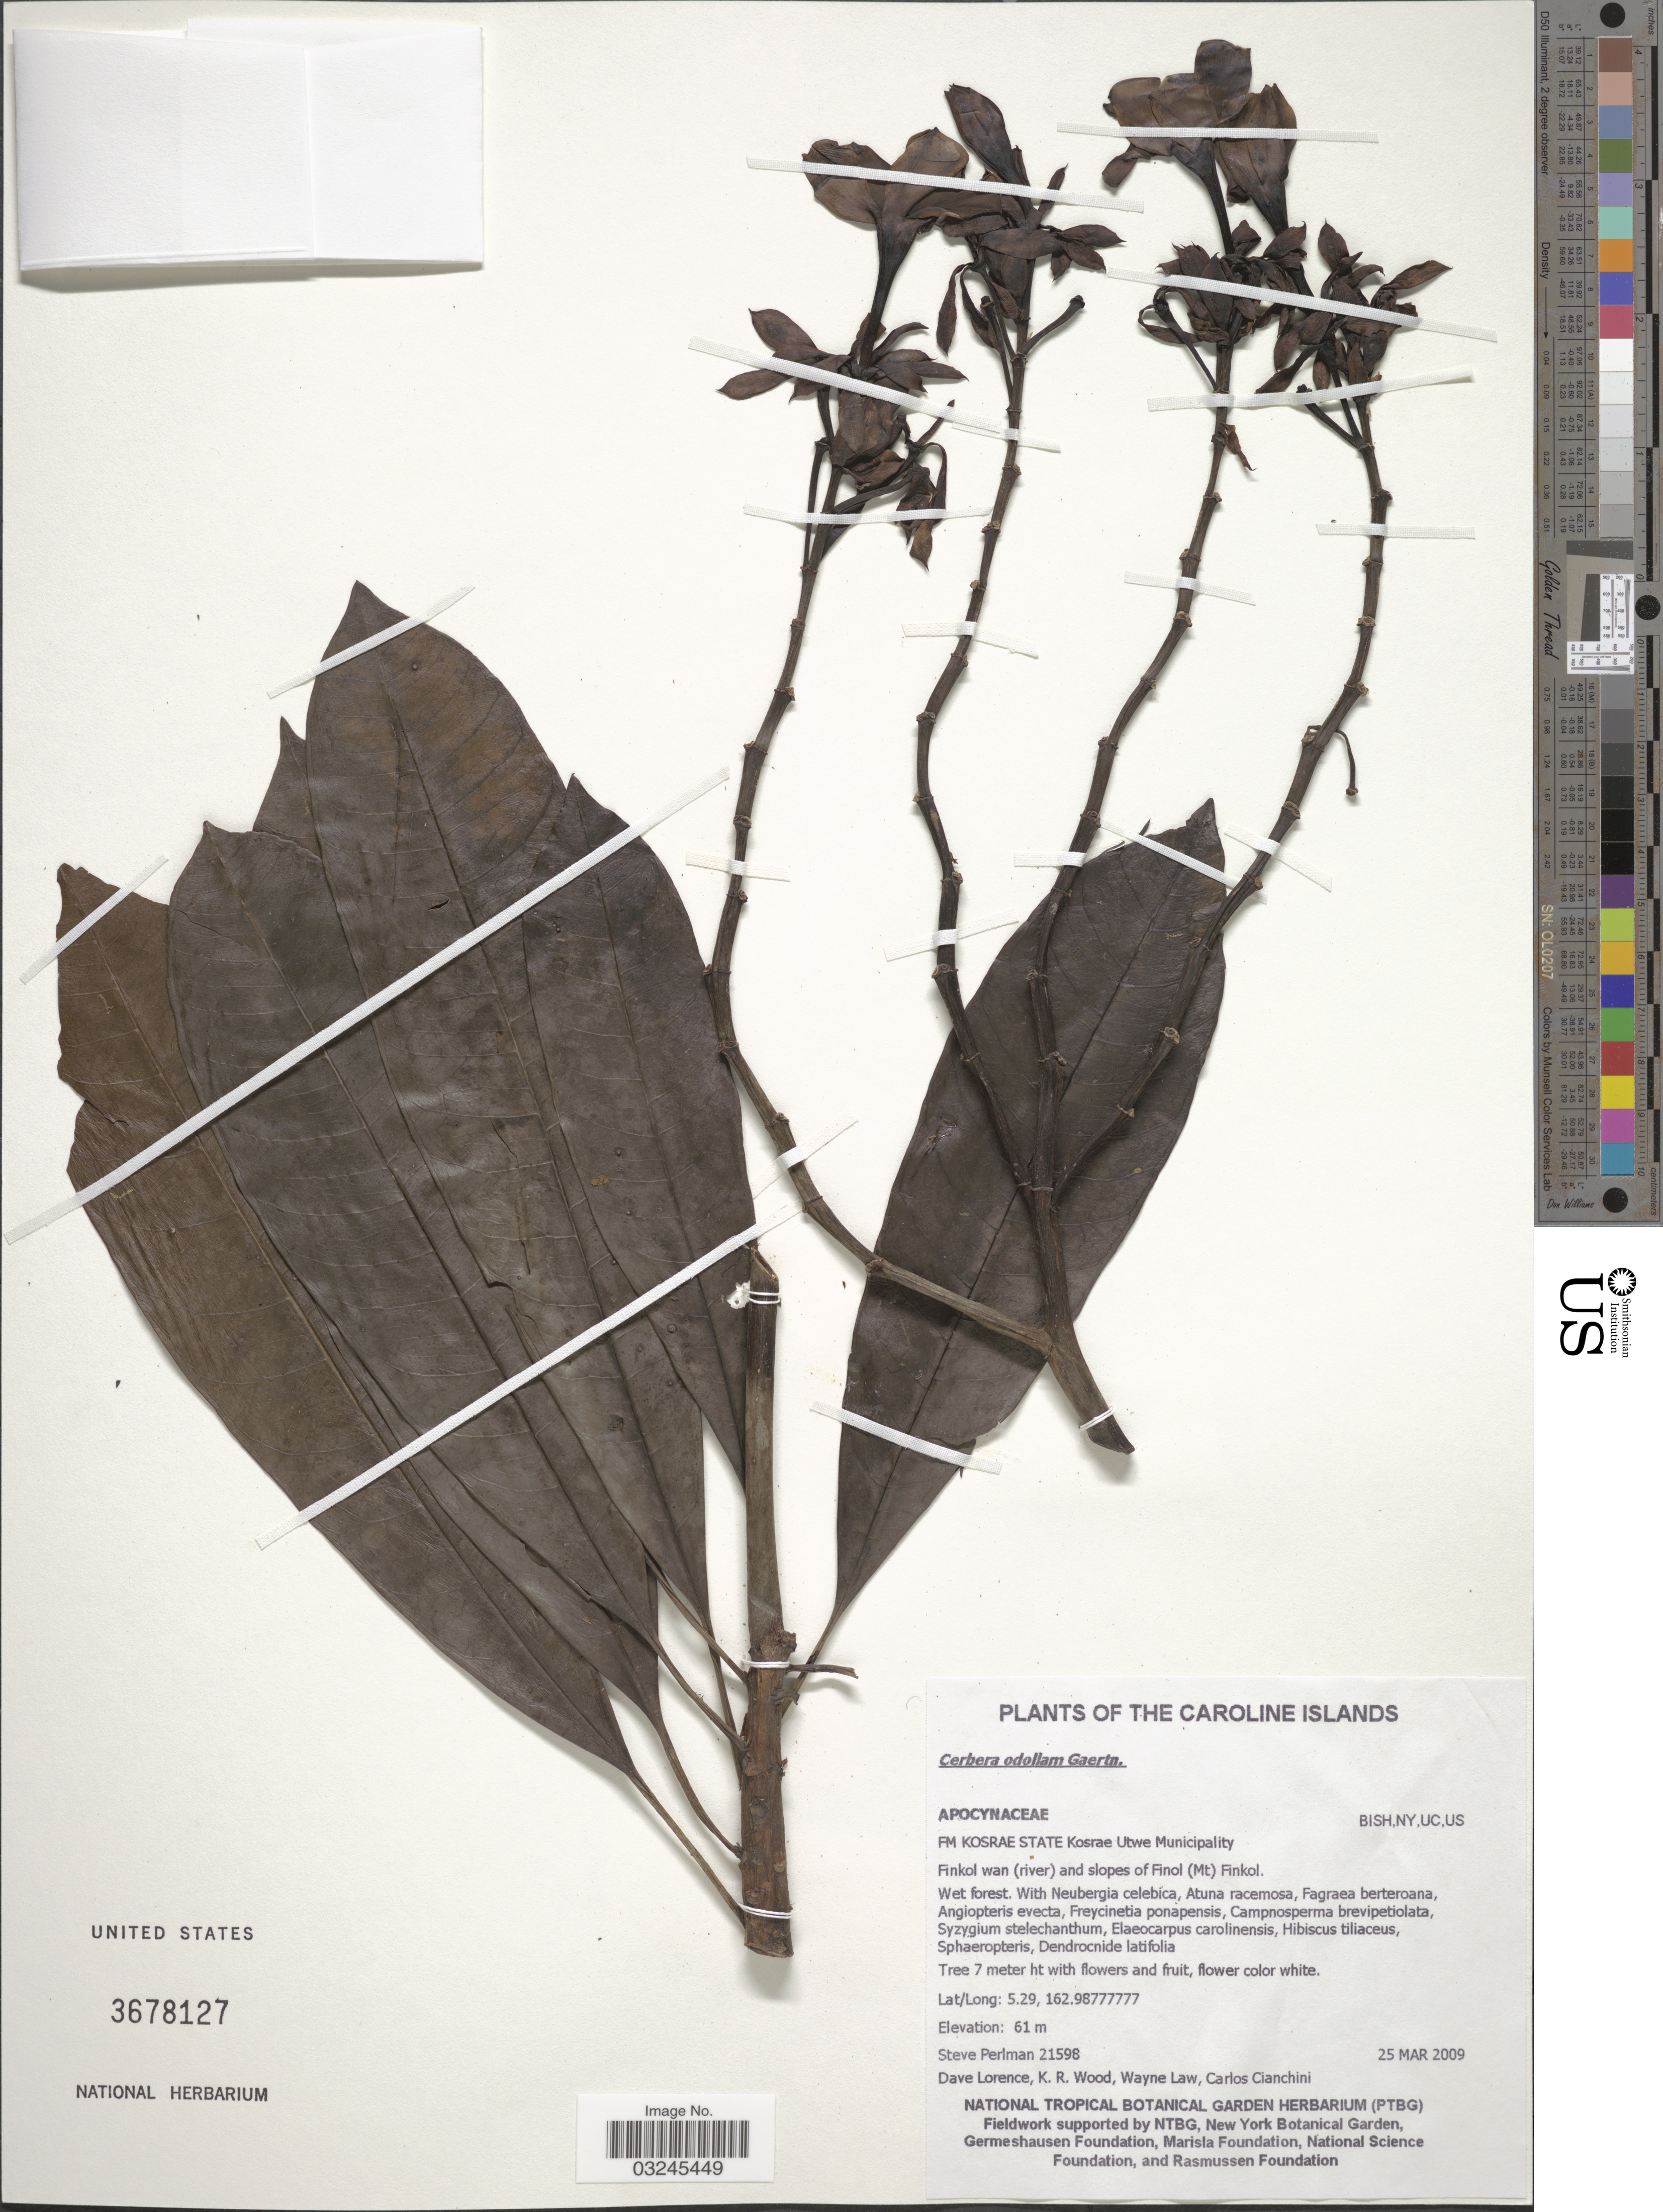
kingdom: Plantae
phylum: Tracheophyta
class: Magnoliopsida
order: Gentianales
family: Apocynaceae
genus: Cerbera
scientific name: Cerbera odollam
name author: Gaertn.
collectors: S. Perlman, D. Lorence, K. R. Wood, W. Law & C. Cianchini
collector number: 21598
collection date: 2009-03-25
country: Micronesia, Federated States of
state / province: Kosrae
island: Kosrae [Kusaie]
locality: The Caroline Islands. FM Kosrae State Kosrae Utwe Municipality. Finkol wan (river) and slopes of Finol (Mt) Finkol.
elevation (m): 61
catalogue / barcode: US 3678127